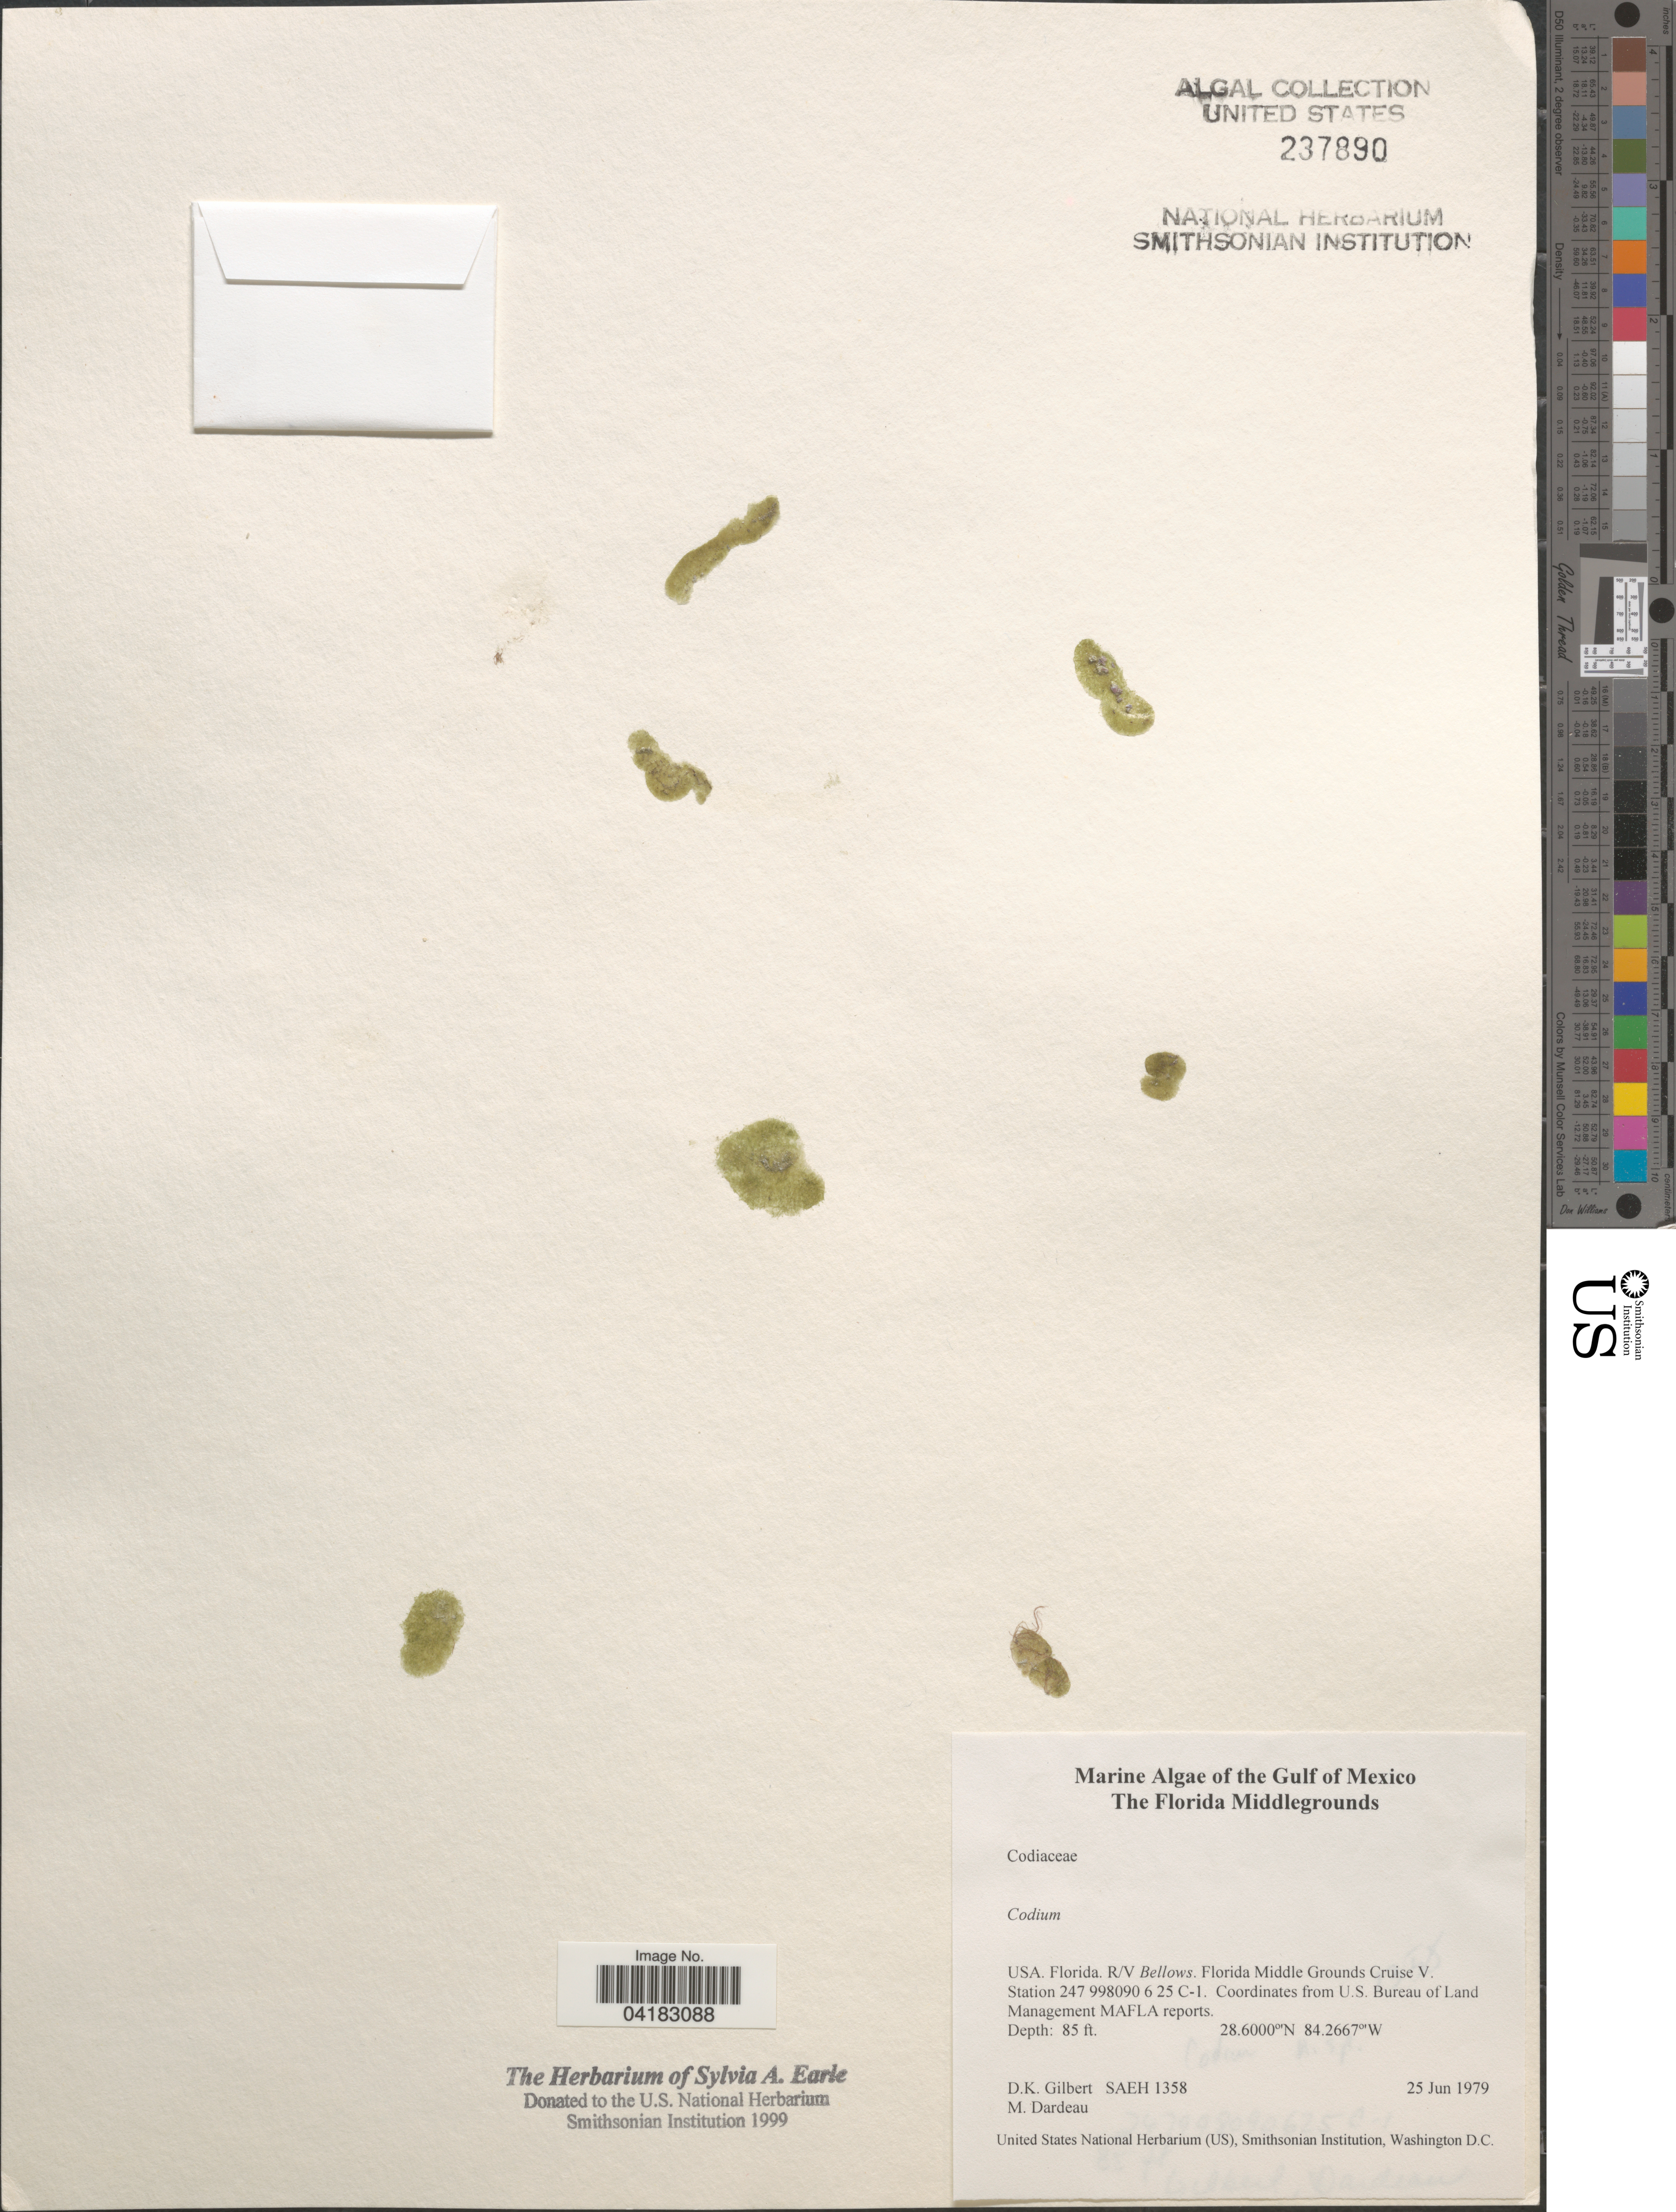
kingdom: Plantae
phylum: Chlorophyta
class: Ulvophyceae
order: Bryopsidales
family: Codiaceae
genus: Codium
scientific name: Codium sp.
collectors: D. Gilbert & M. Dardeau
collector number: SAEH1358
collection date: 1979-06-25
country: United States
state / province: Florida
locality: Gulf of Mexico. R/V Bellows. Florida Middle Grounds Cruise V. Station 247 998090 6 25 C-1.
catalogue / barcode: US 237890